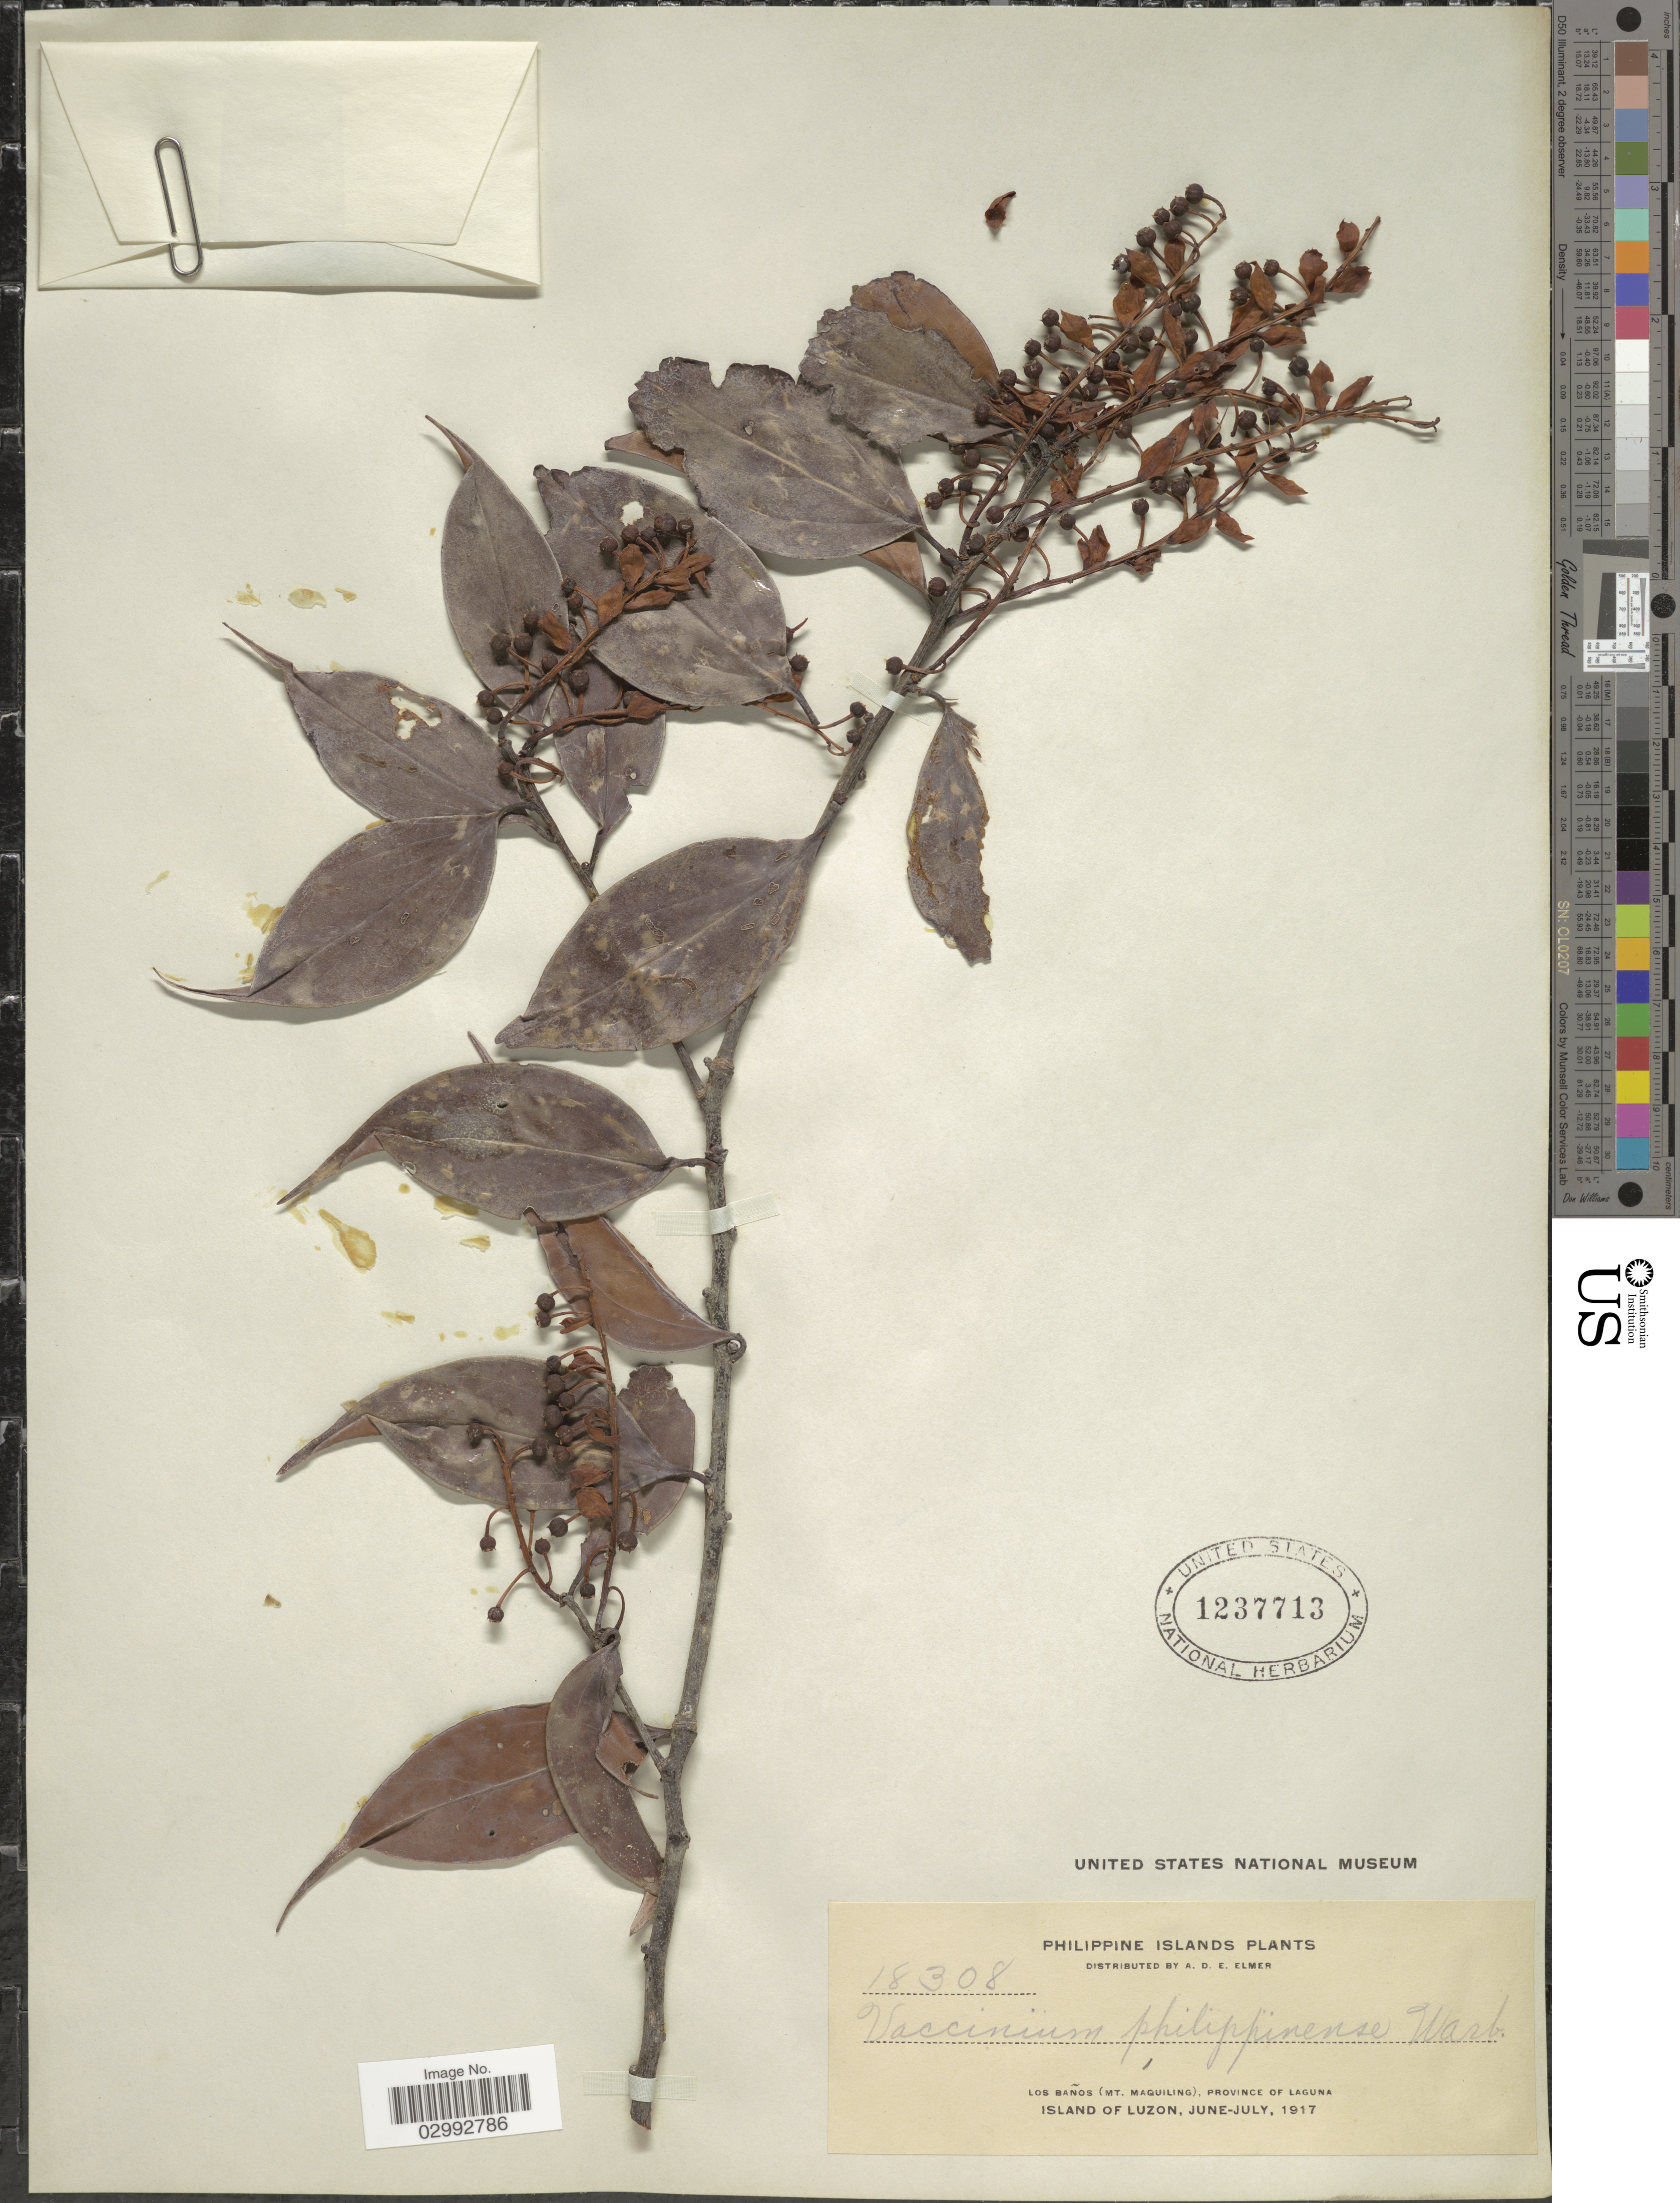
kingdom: Plantae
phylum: Tracheophyta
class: Magnoliopsida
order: Ericales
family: Ericaceae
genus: Vaccinium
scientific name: Vaccinium philippinense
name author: Warb.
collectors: A. D. E. Elmer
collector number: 18308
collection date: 1917-06/1917-07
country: Philippines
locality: Los Baños (Mt. Maquiling), Province of Laguna, Island of Luzon.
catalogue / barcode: US 1237713